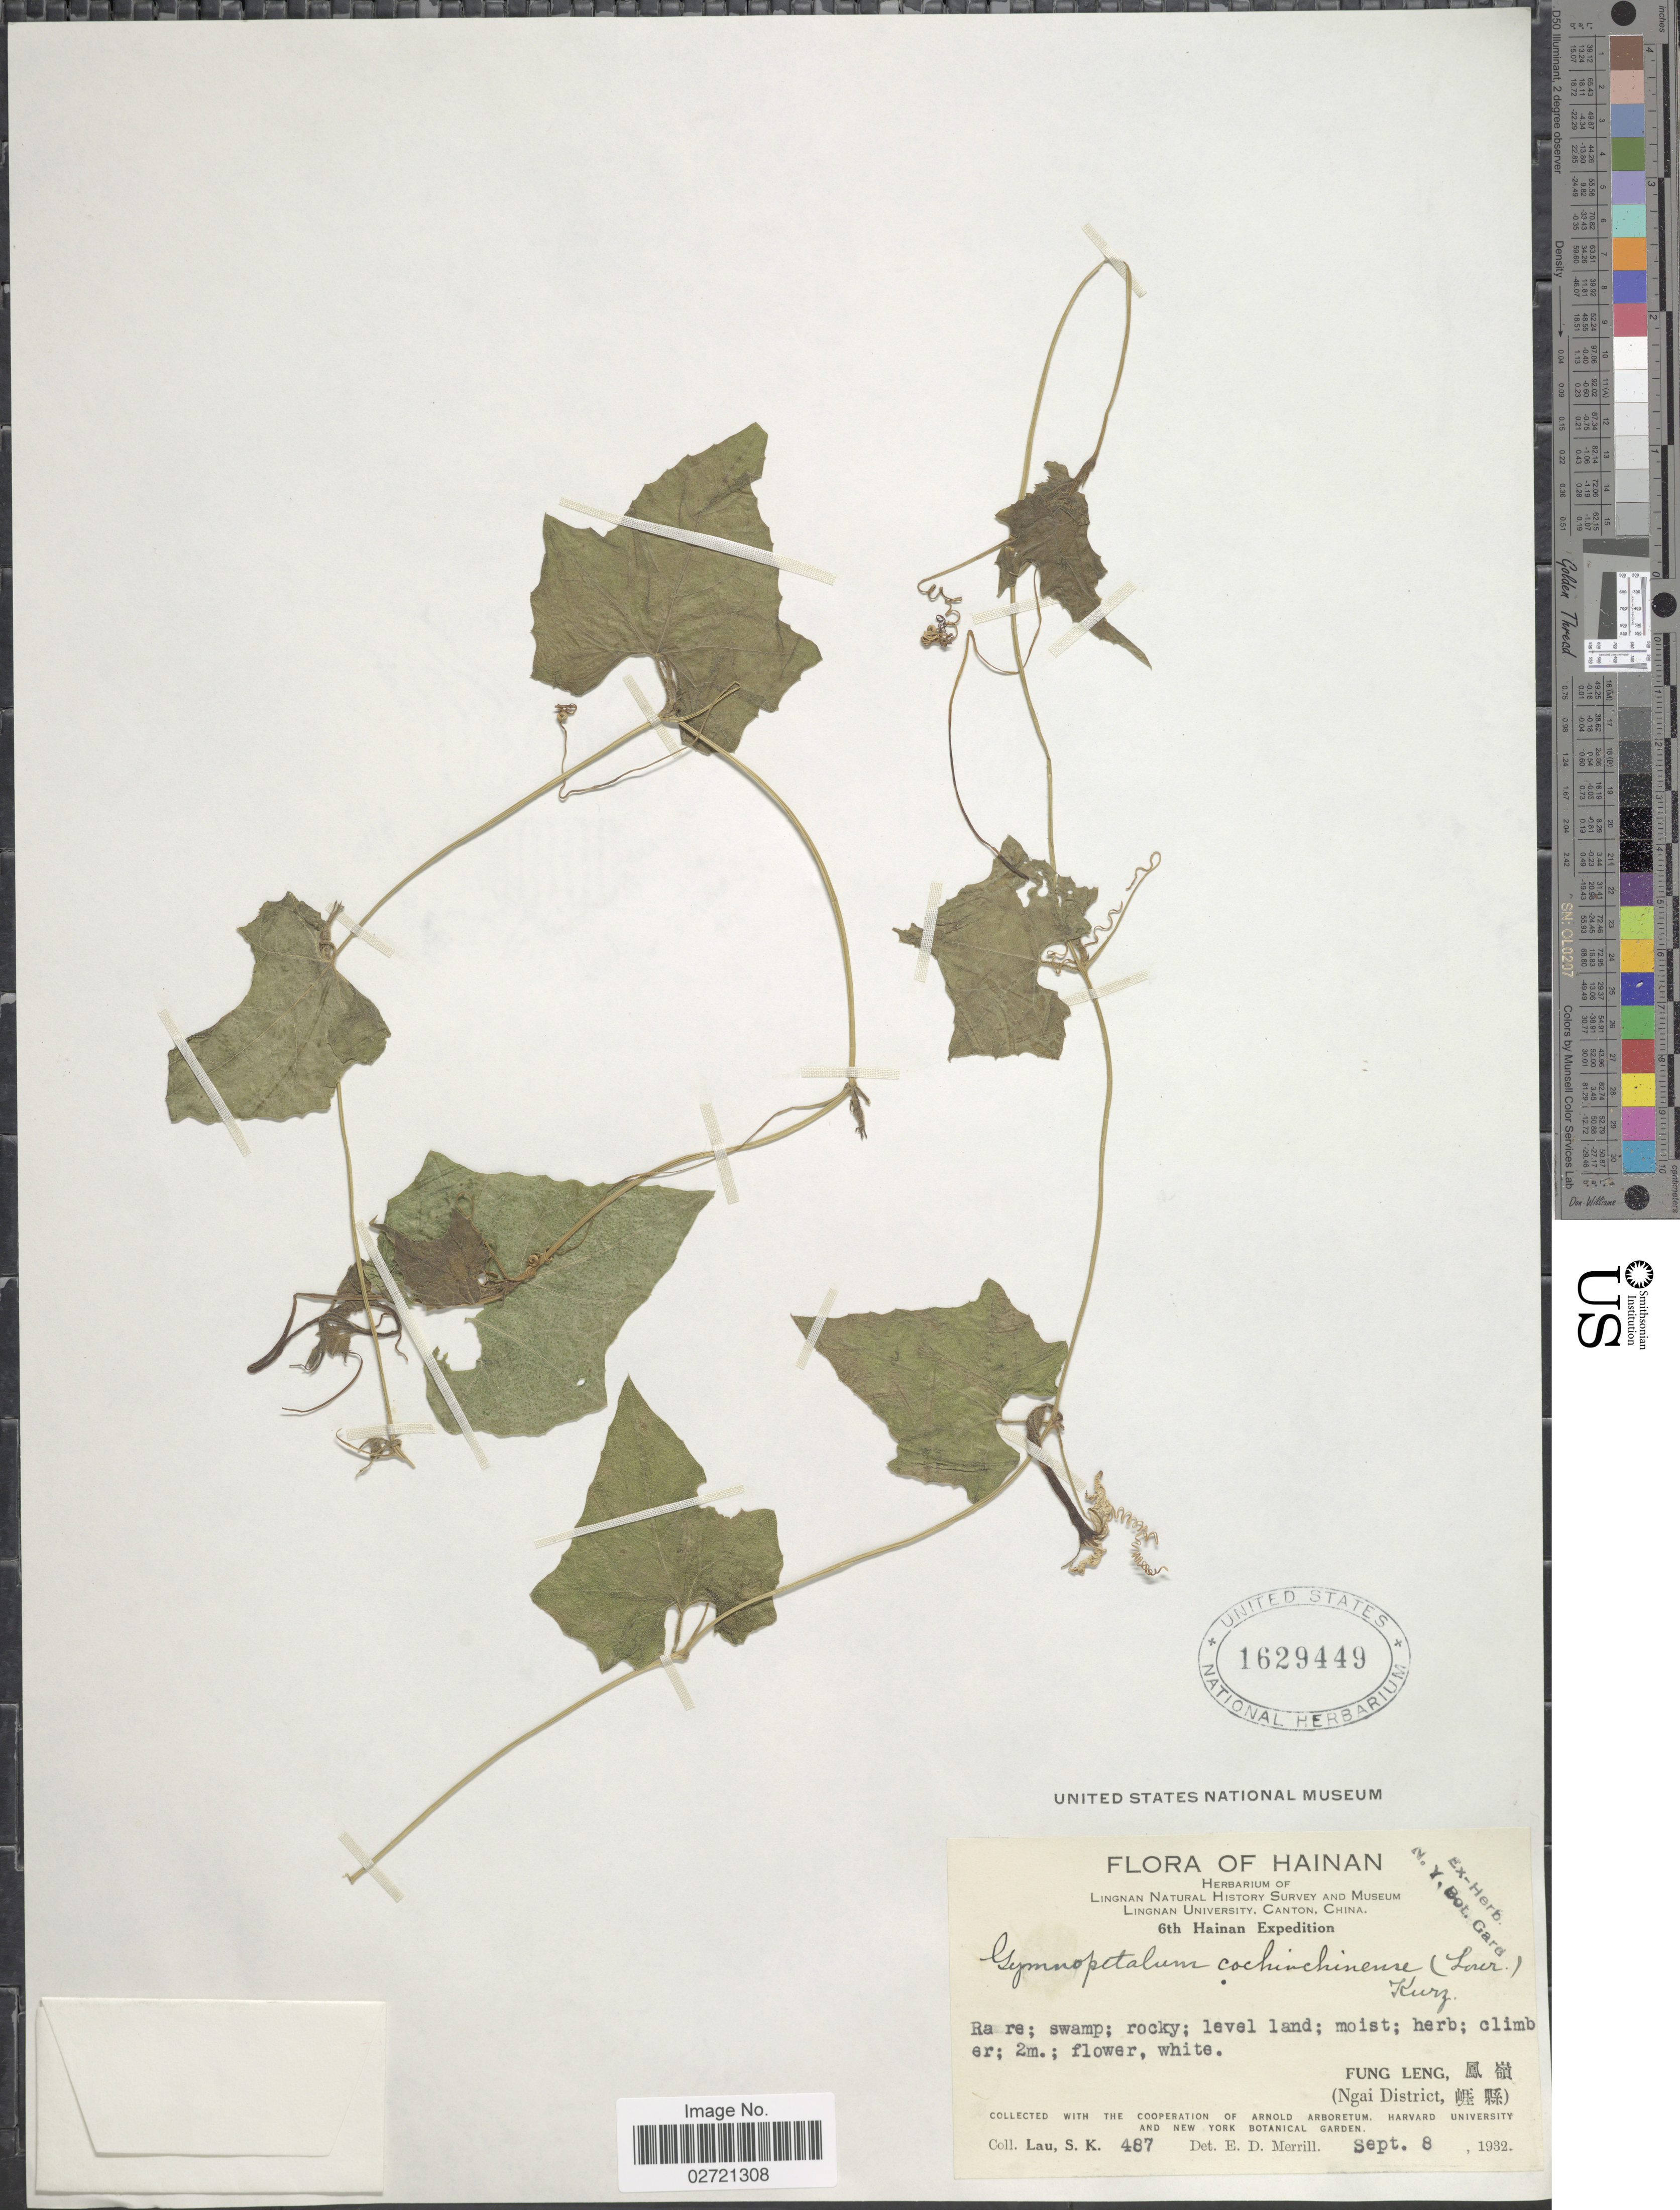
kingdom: Plantae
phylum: Tracheophyta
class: Magnoliopsida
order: Cucurbitales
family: Cucurbitaceae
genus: Trichosanthes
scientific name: Trichosanthes costata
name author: Blume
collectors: S. K. Lau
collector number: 487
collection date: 1932-09-08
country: China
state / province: Hainan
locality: HainanFung Leng (Ngai District)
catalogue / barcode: US 1629449